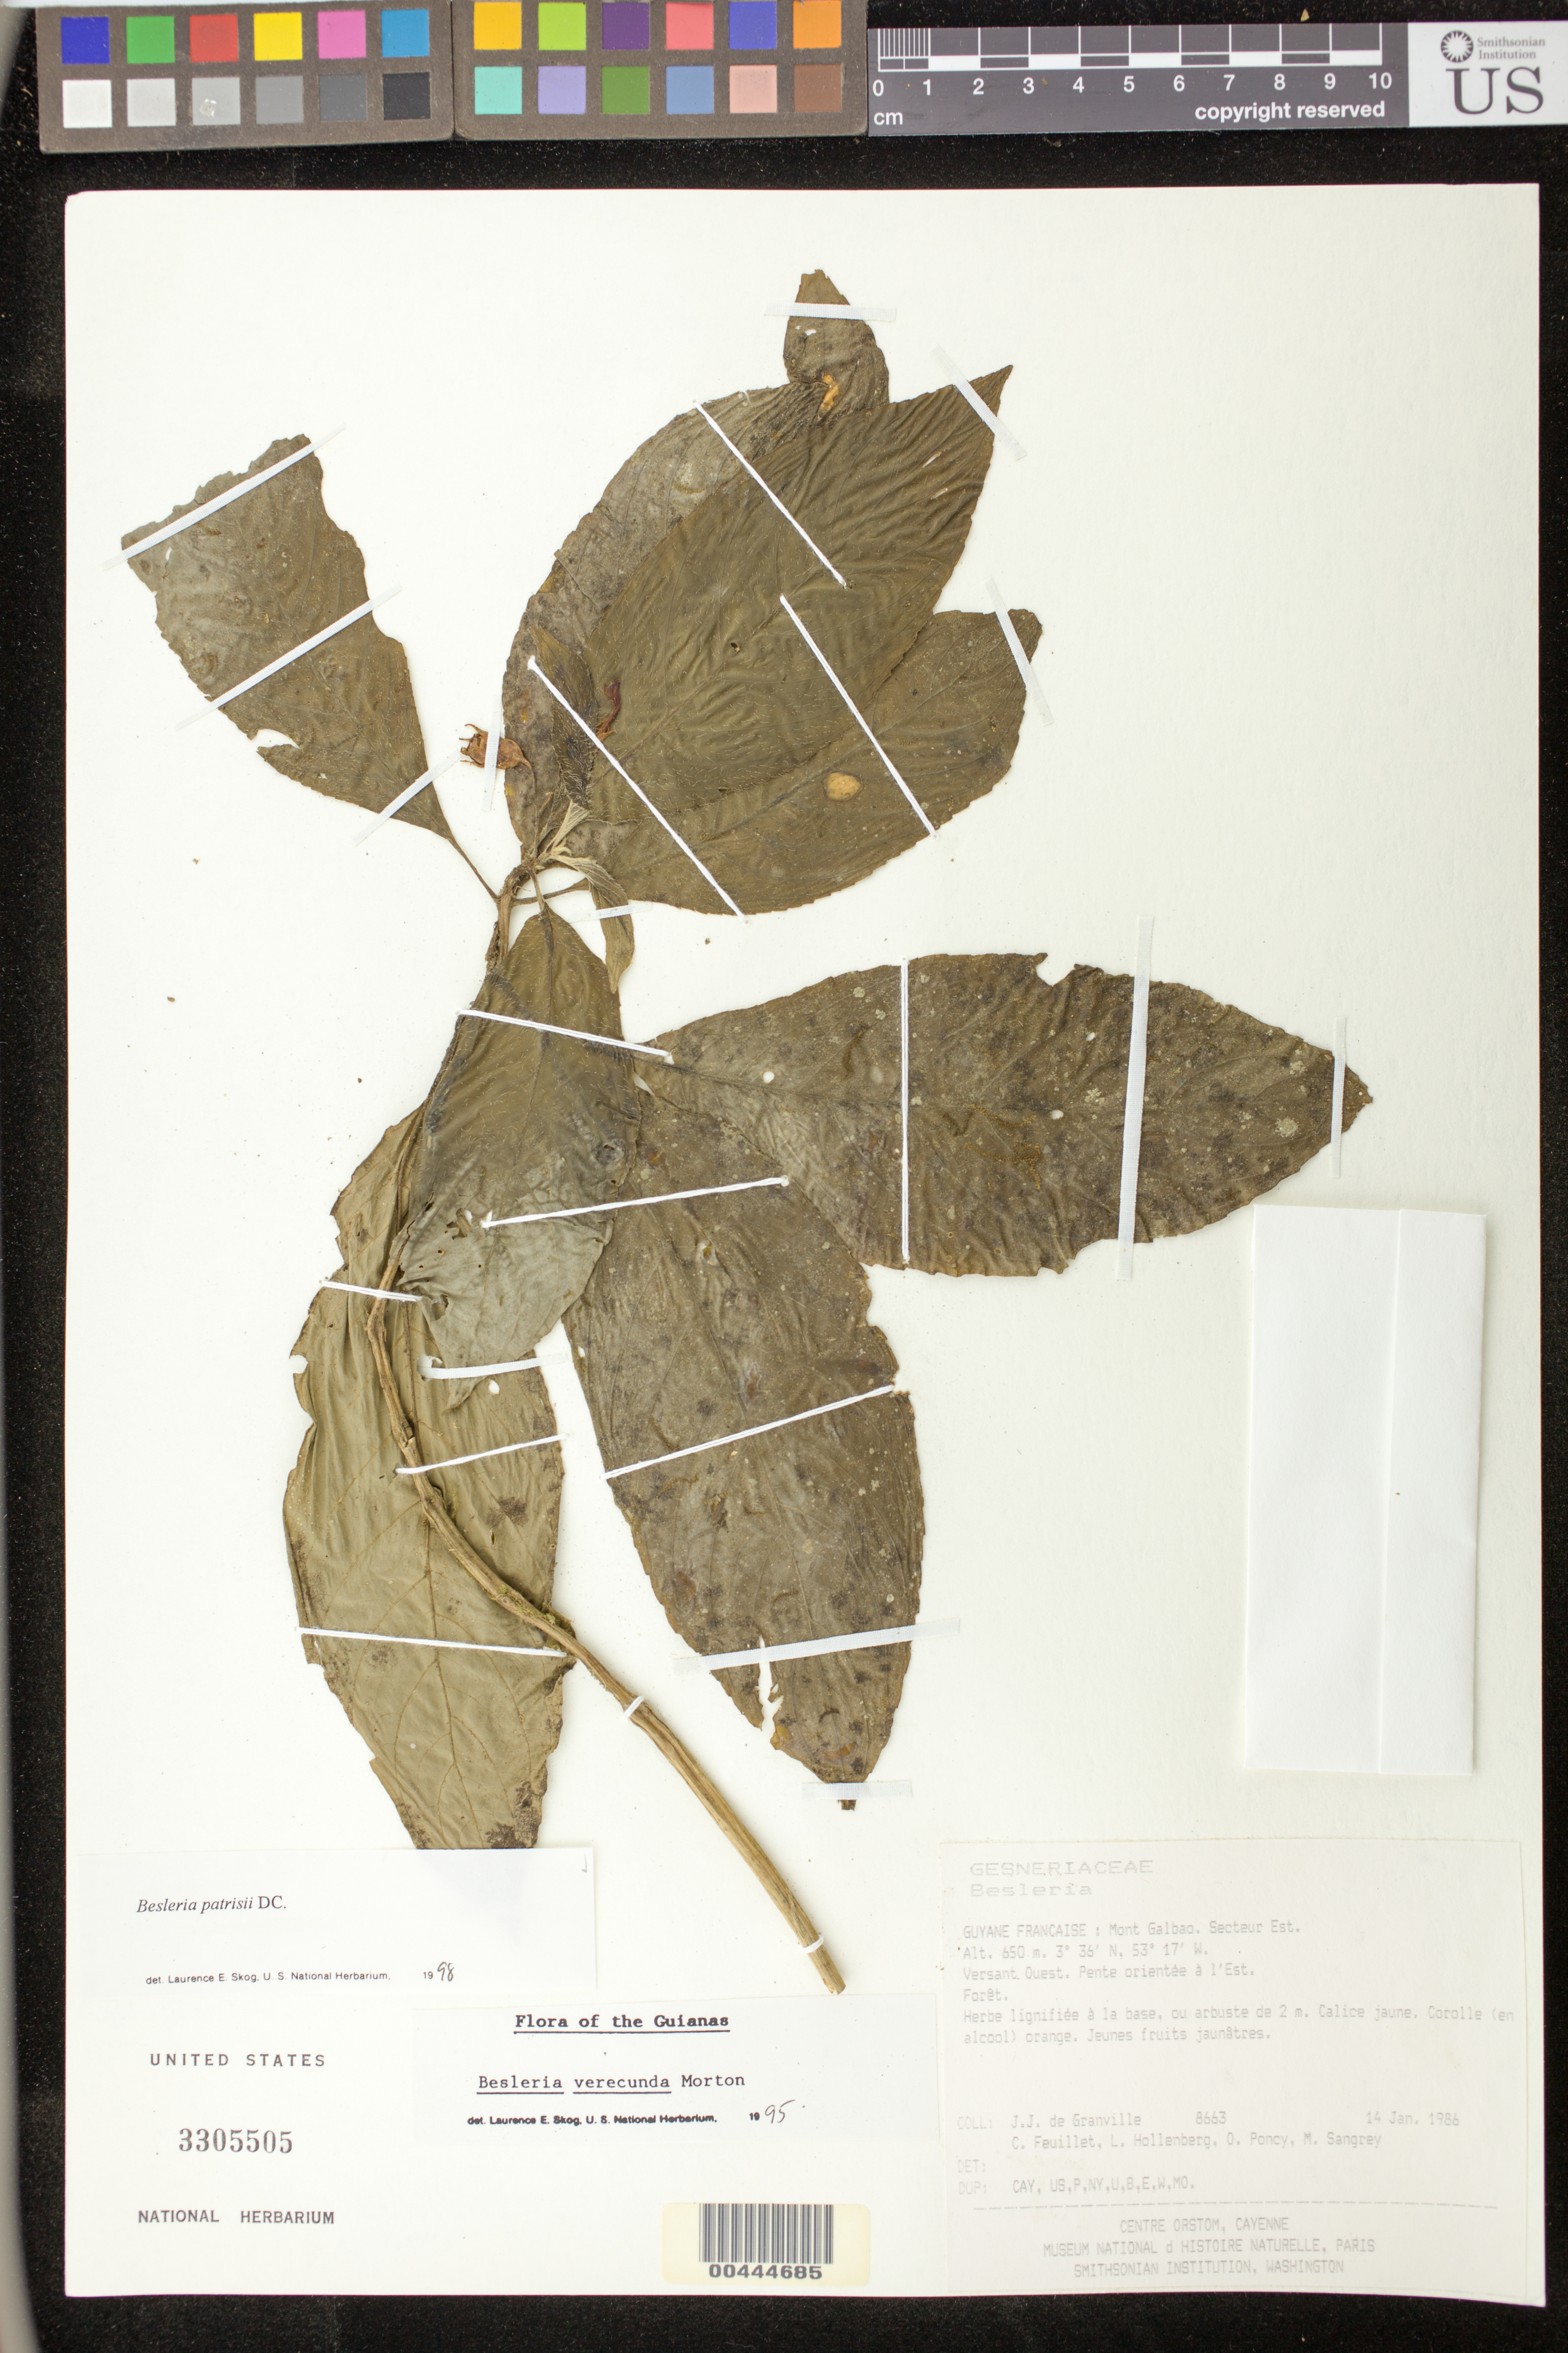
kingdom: Plantae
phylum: Tracheophyta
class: Magnoliopsida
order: Lamiales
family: Gesneriaceae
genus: Besleria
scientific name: Besleria patrisii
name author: DC.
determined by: Skog, Laurence E.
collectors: J.-J. de Granville, C. Feuillet, L. Hollenberg, O. Poncy & M. S. Sangrey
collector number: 8663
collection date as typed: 14 Jan 1986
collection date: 1986-01-14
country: French Guiana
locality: Mont Galbao, Secteur Est; versant Ouest, pente orientée à l'Est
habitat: Forêt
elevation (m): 650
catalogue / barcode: US 3305505